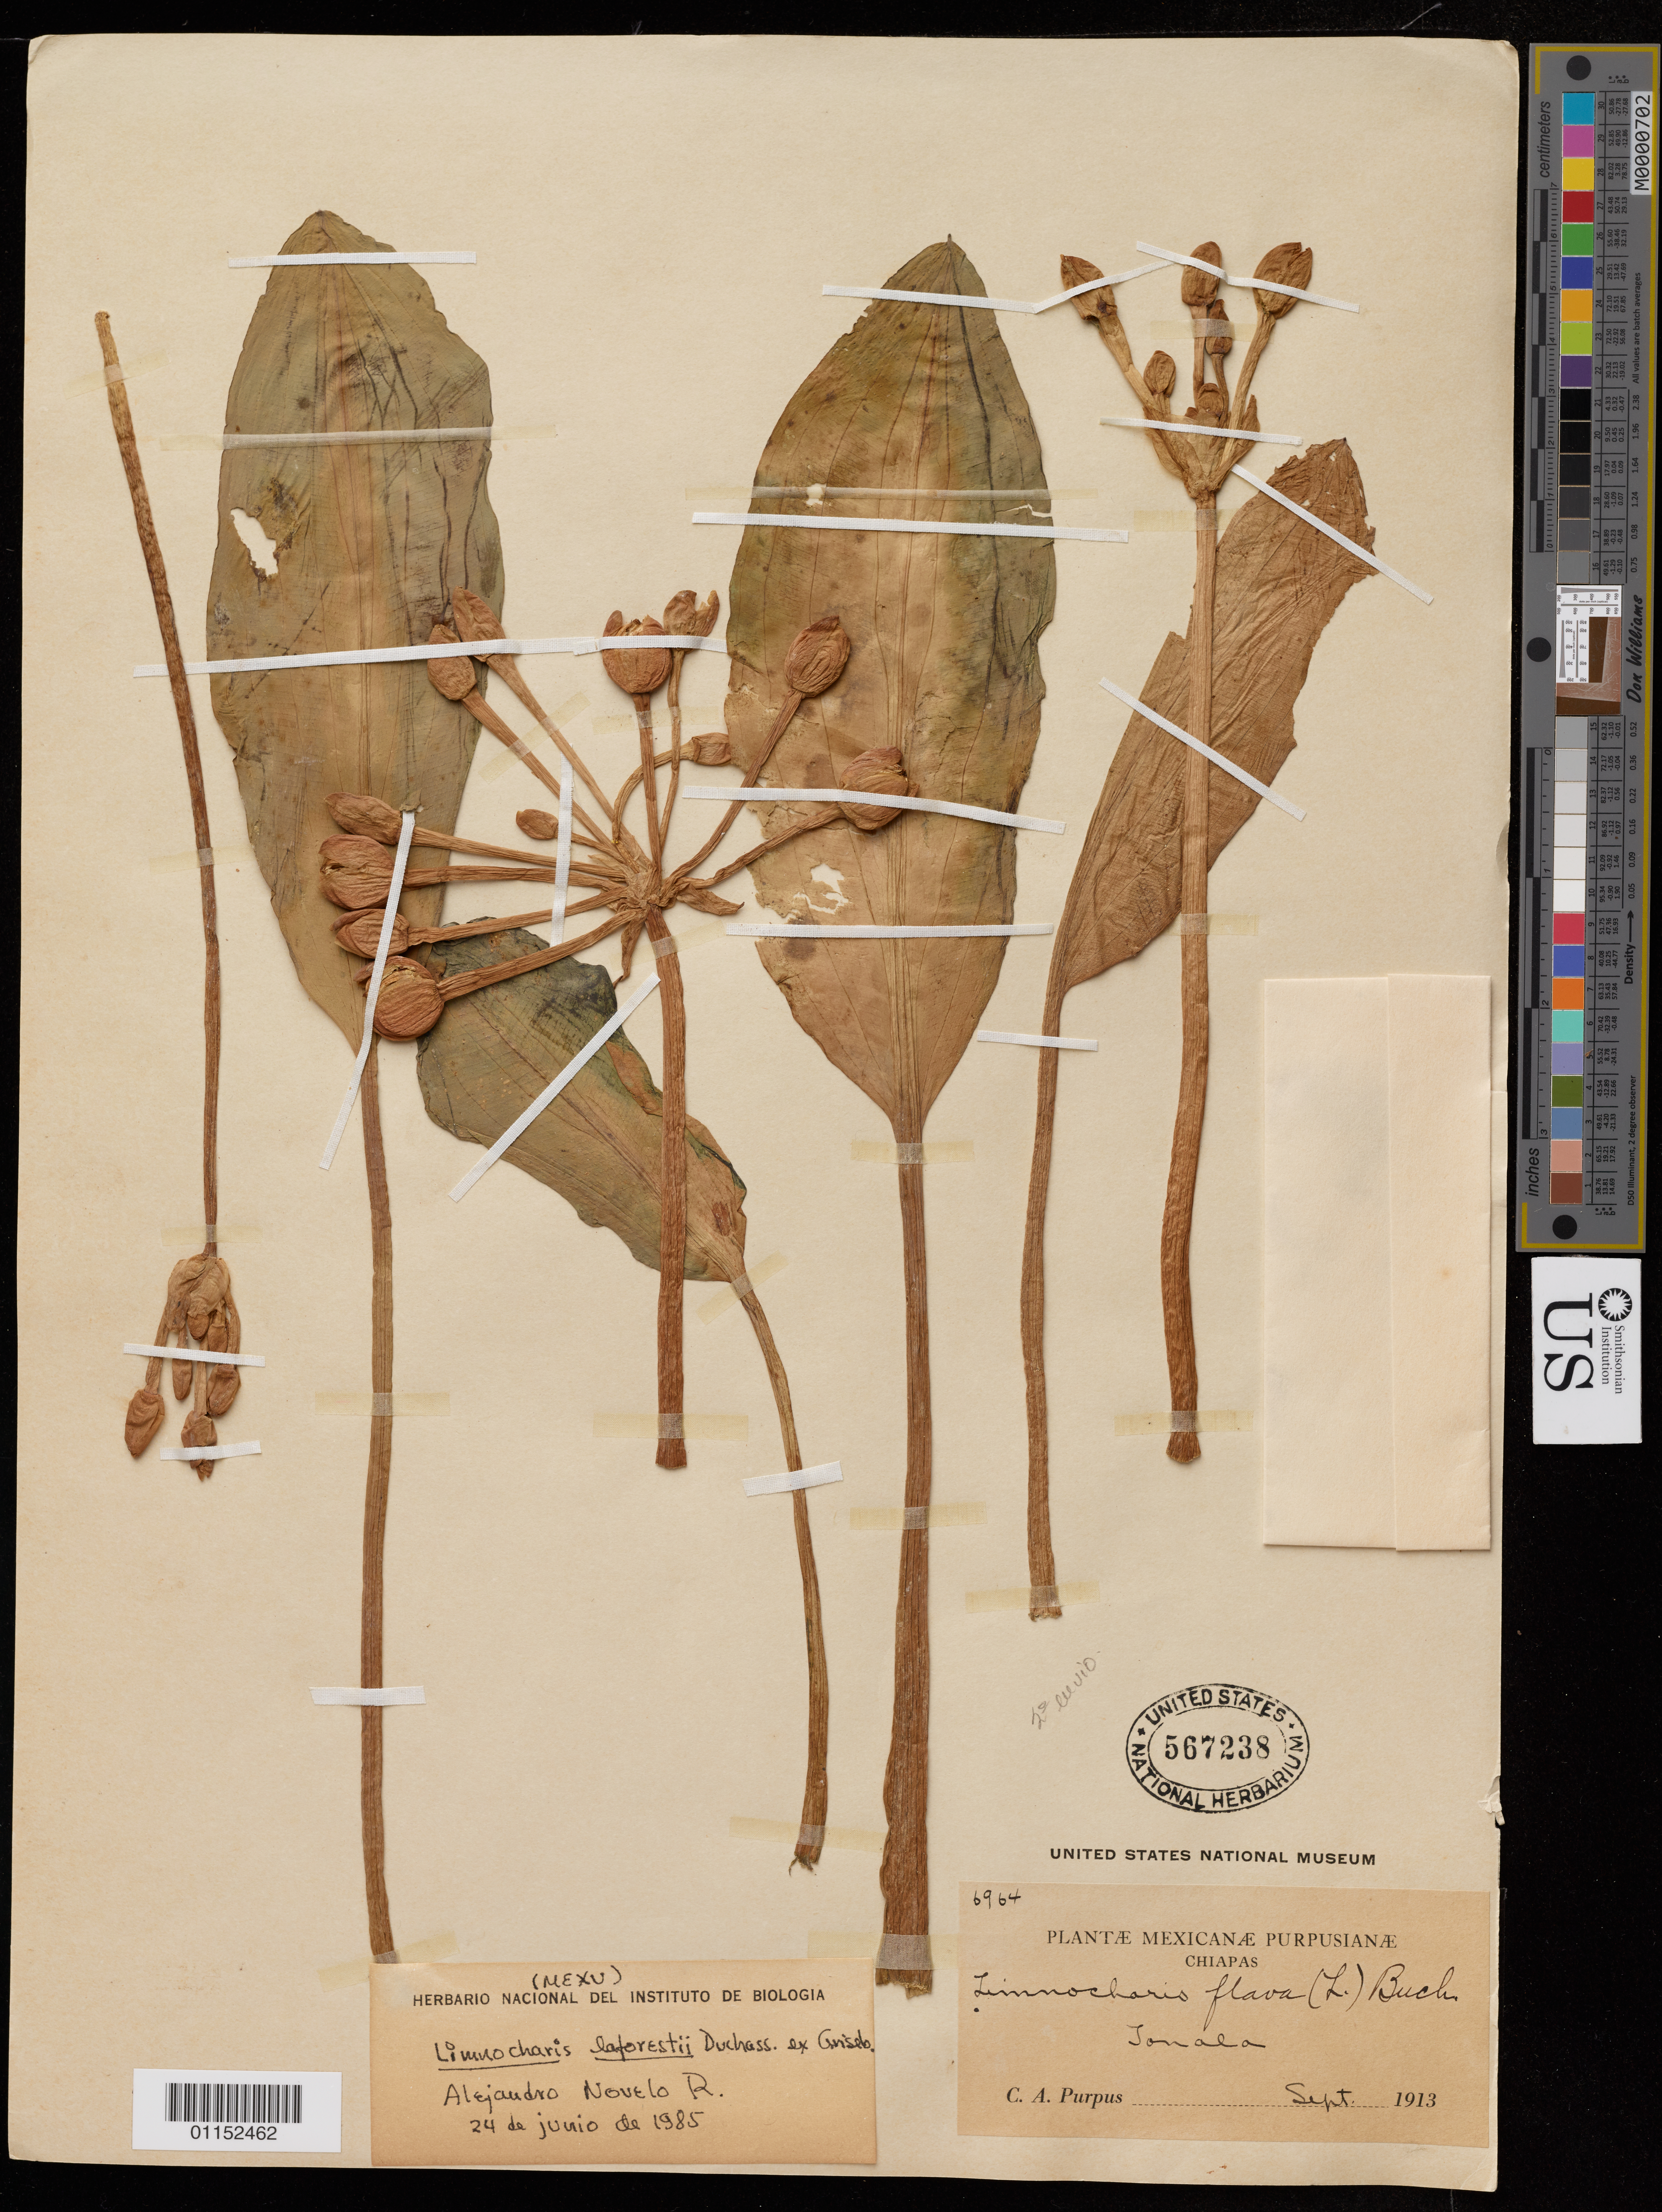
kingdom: Plantae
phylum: Tracheophyta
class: Liliopsida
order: Alismatales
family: Alismataceae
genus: Limnocharis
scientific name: Limnocharis laforestii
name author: Duchass. ex Griseb.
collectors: C. A. Purpus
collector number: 6964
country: Mexico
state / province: Chiapas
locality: Tonala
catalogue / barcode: US 567238